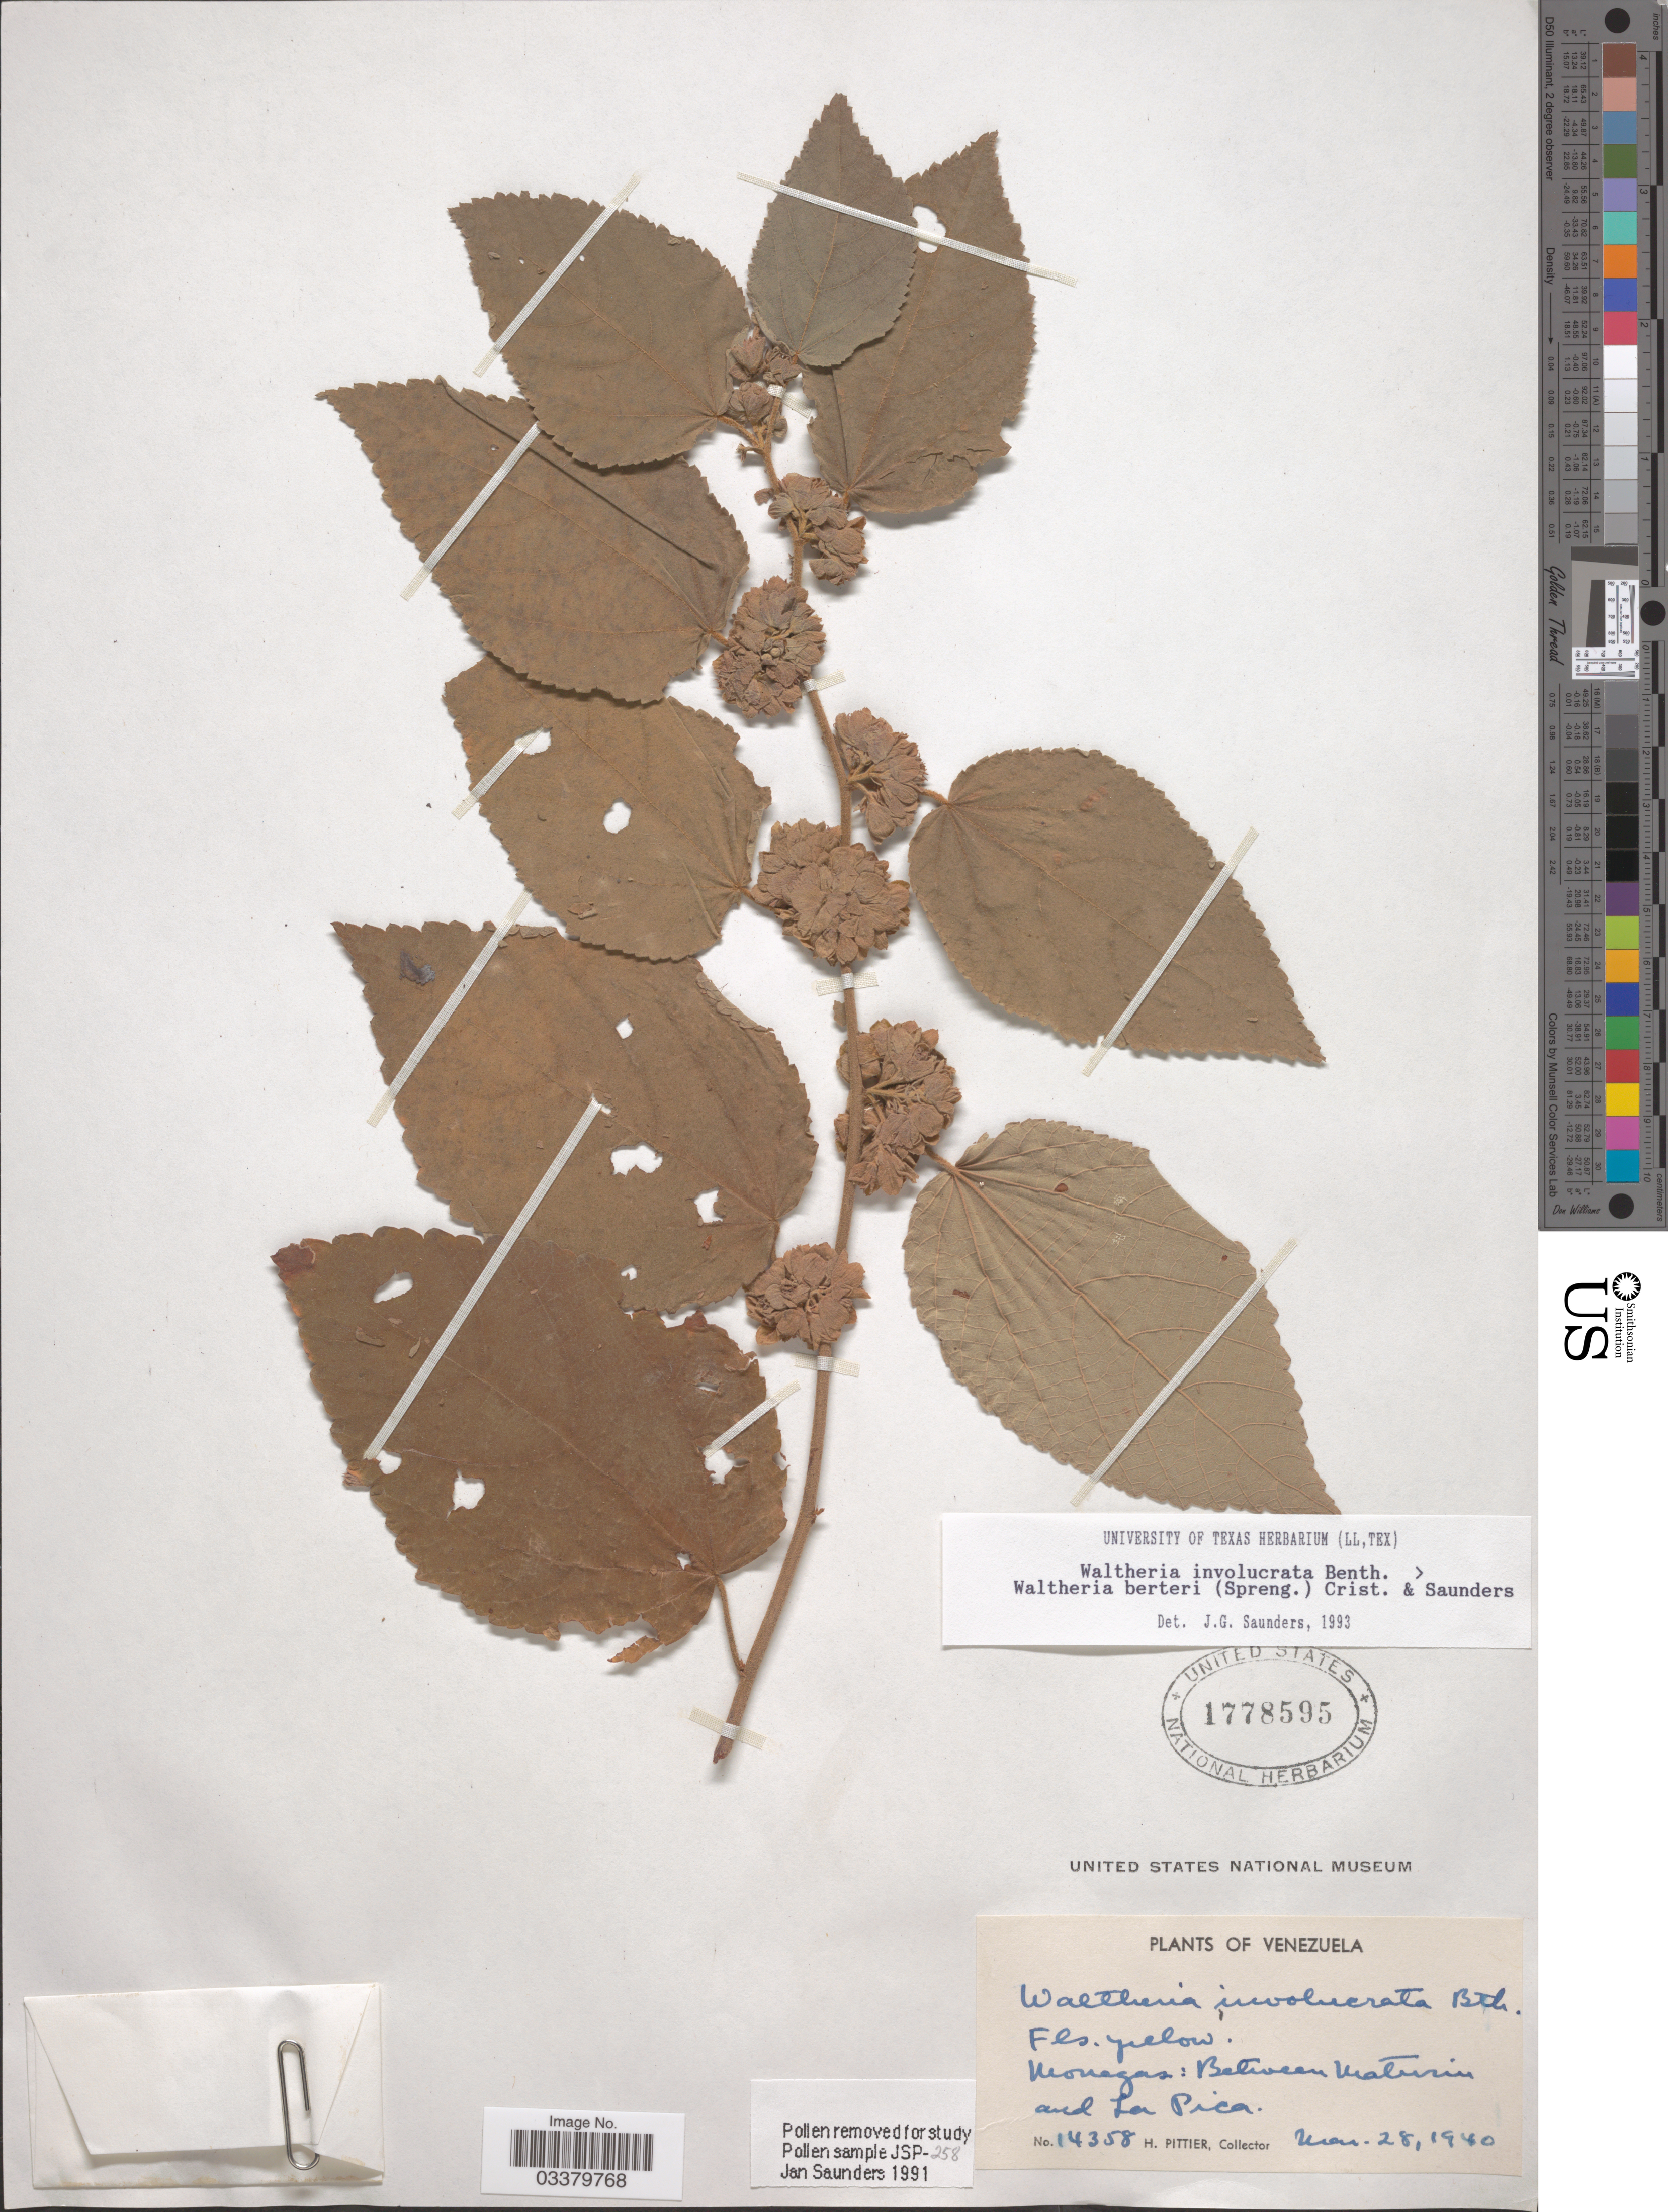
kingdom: Plantae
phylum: Tracheophyta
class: Magnoliopsida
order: Malvales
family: Malvaceae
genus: Waltheria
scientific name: Waltheria involucrata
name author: Benth.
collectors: H. F. Pittier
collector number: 14358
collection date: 1940-03-28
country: Venezuela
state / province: Monagas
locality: Between Maturin and La Pica.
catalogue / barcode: US 1778595